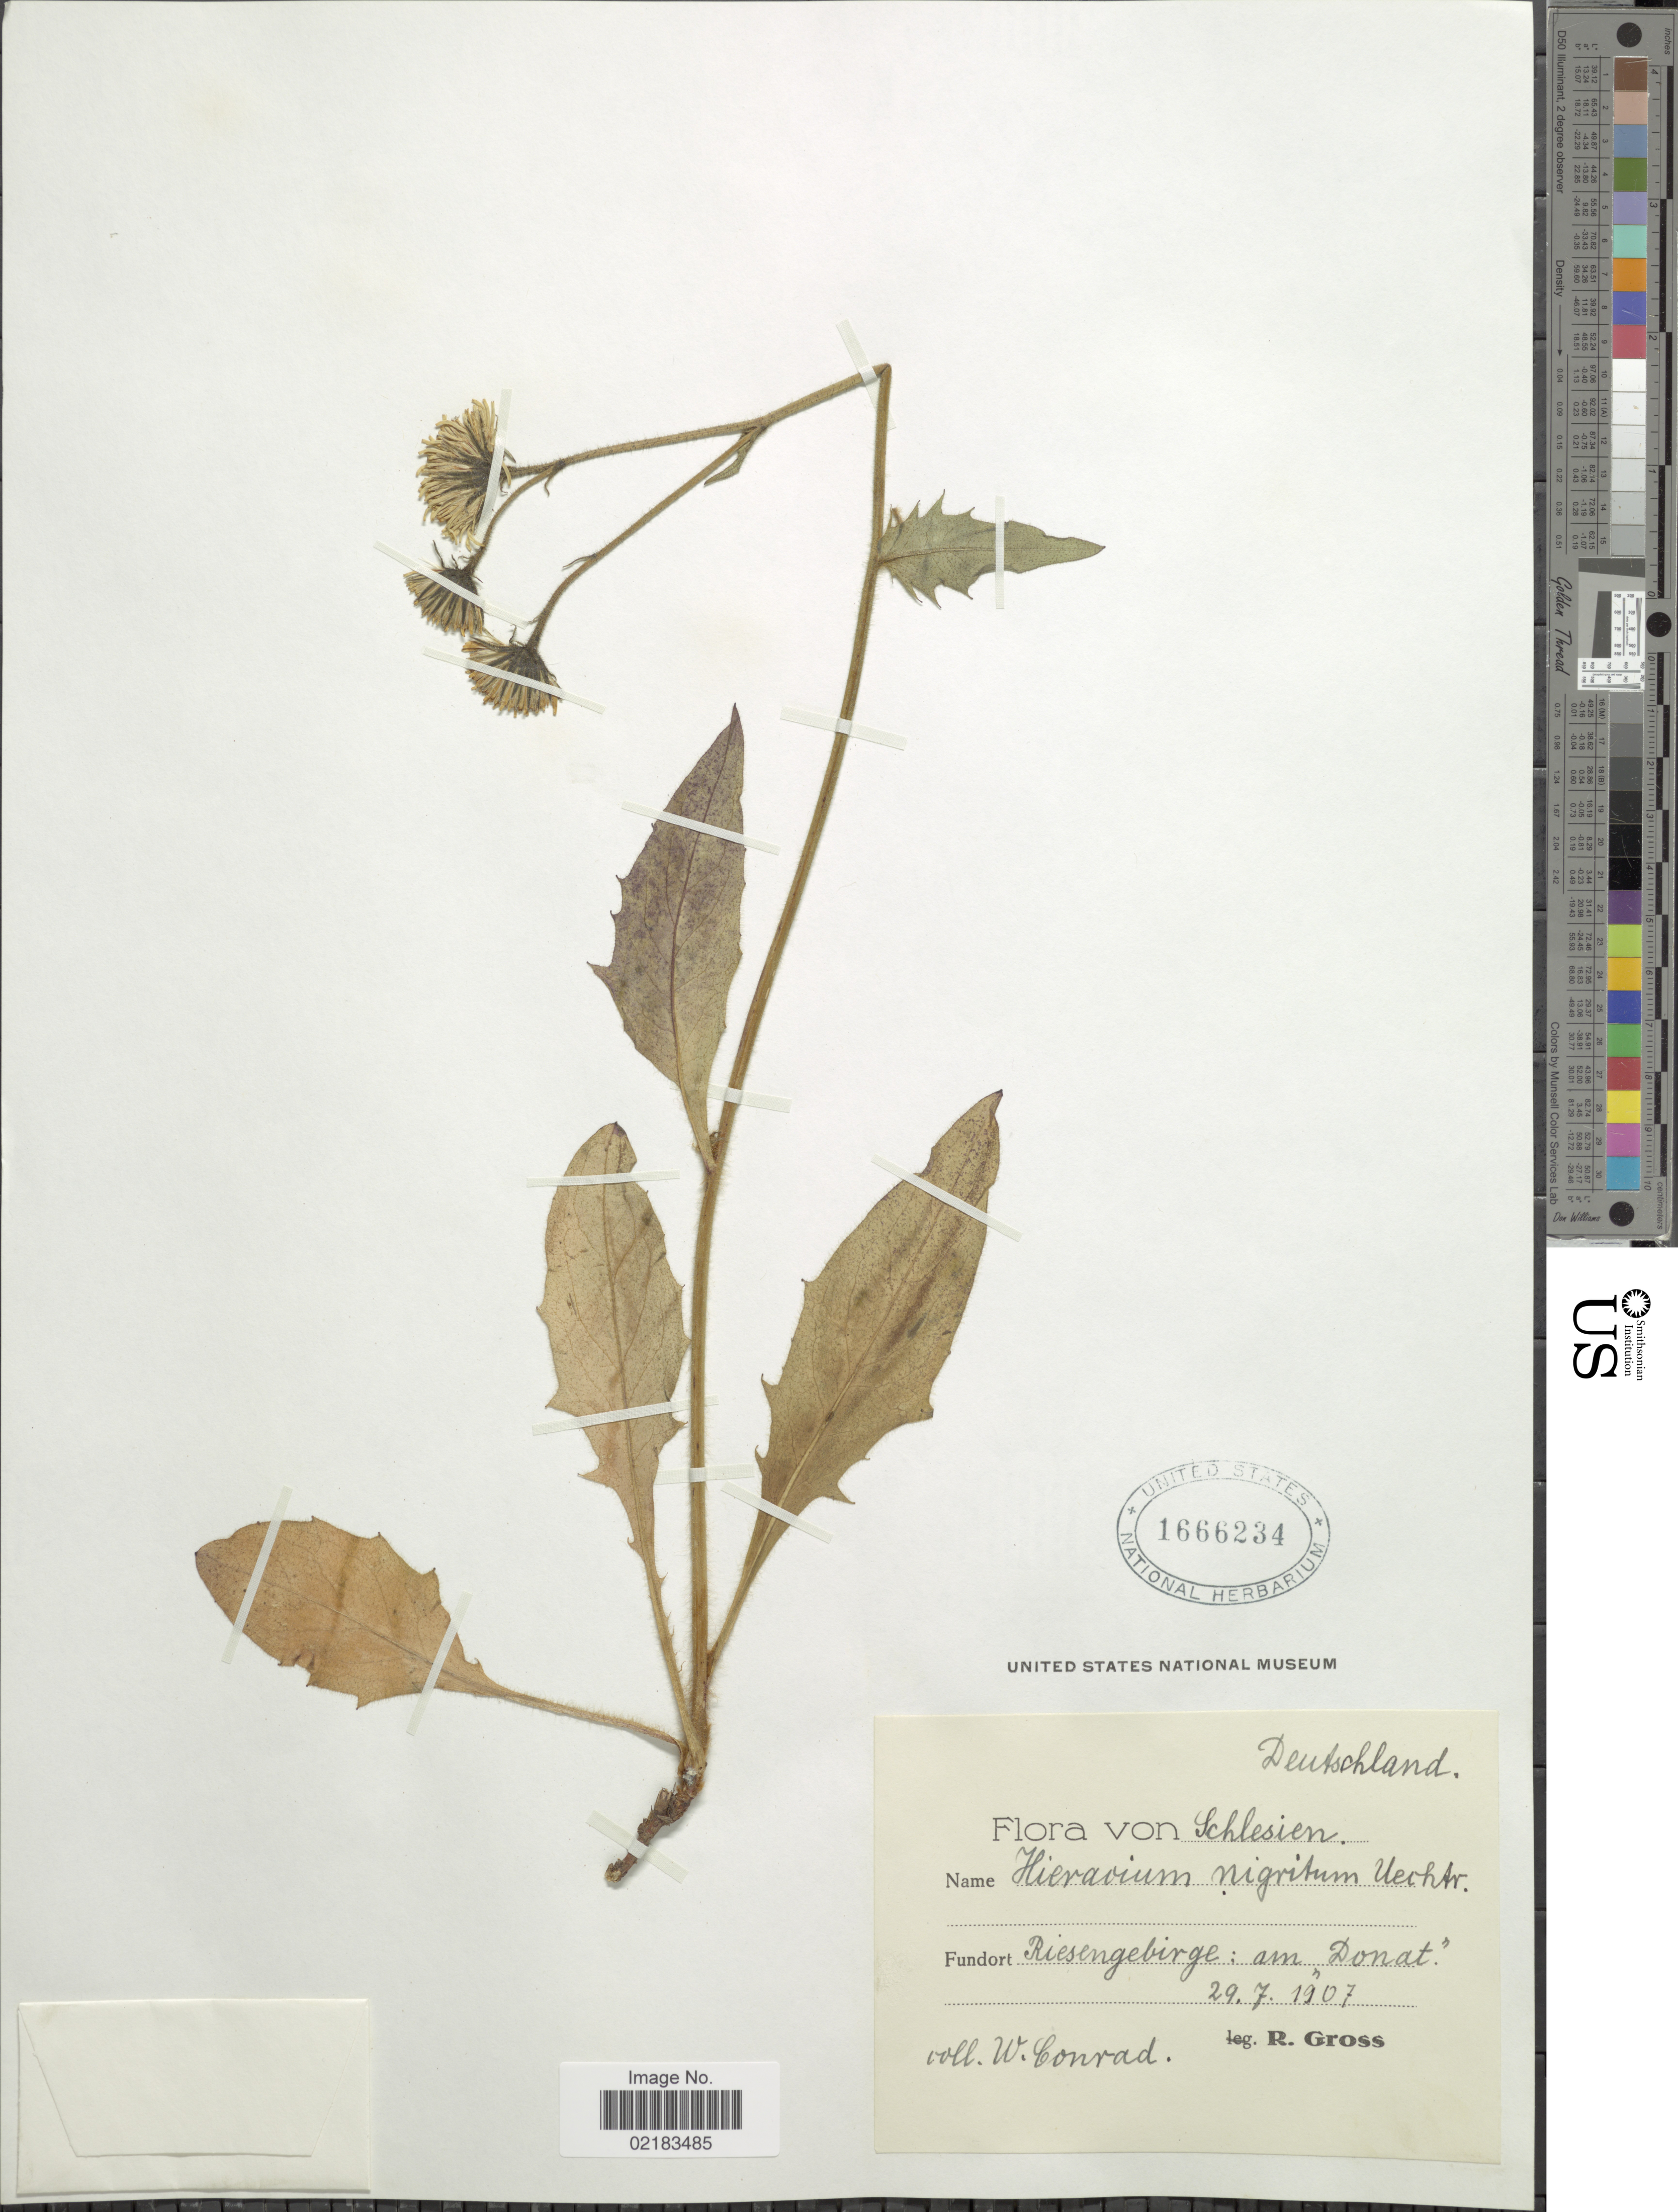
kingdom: Plantae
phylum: Tracheophyta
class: Magnoliopsida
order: Asterales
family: Asteraceae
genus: Hieracium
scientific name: Hieracium nigritum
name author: R. Uechtr.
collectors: W. Conrad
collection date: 1907-07-29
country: Germany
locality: Schlesien, Riesengebirge: am ,,Donat'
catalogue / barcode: US 1666234